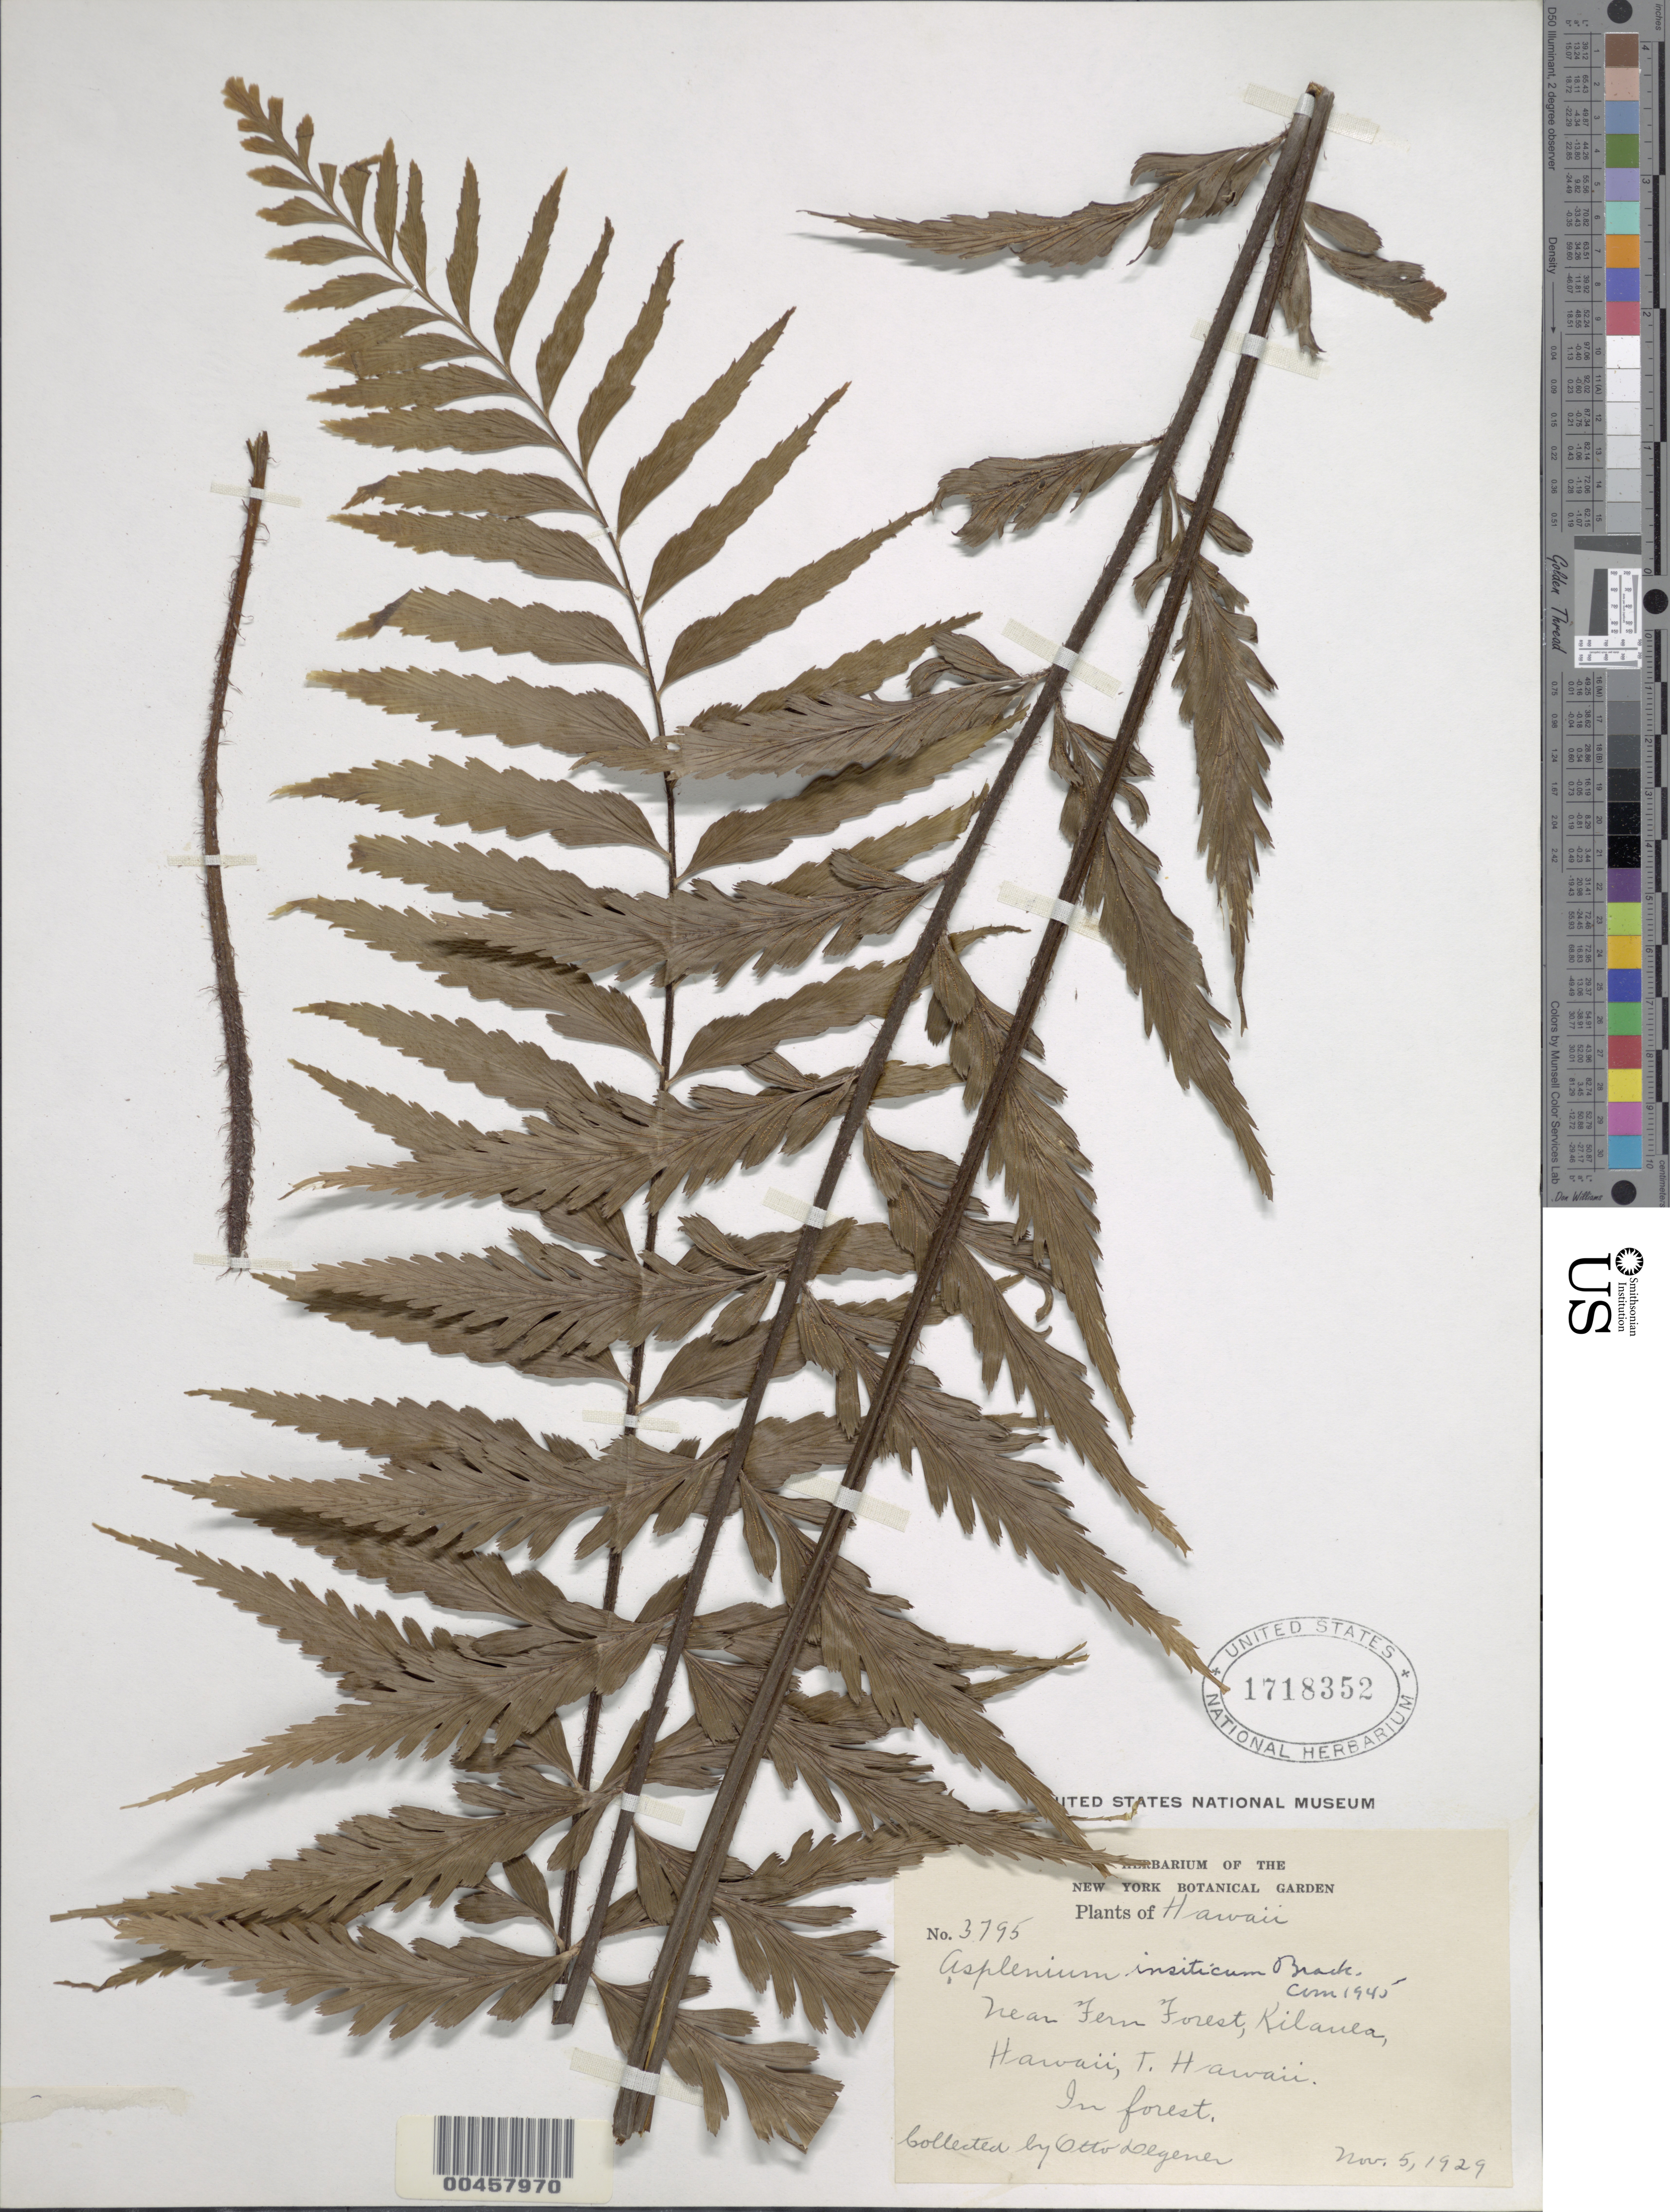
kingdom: Plantae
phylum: Tracheophyta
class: Polypodiopsida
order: Polypodiales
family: Aspleniaceae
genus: Asplenium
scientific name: Asplenium insiticium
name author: Brack. in Wilkes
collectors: O. Degener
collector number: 3795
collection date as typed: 5 Nov 1929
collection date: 1929-11-05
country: United States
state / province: Hawaii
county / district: Hawaii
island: Hawaii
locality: Near Fern Forest, Kilauea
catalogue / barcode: US 1718352